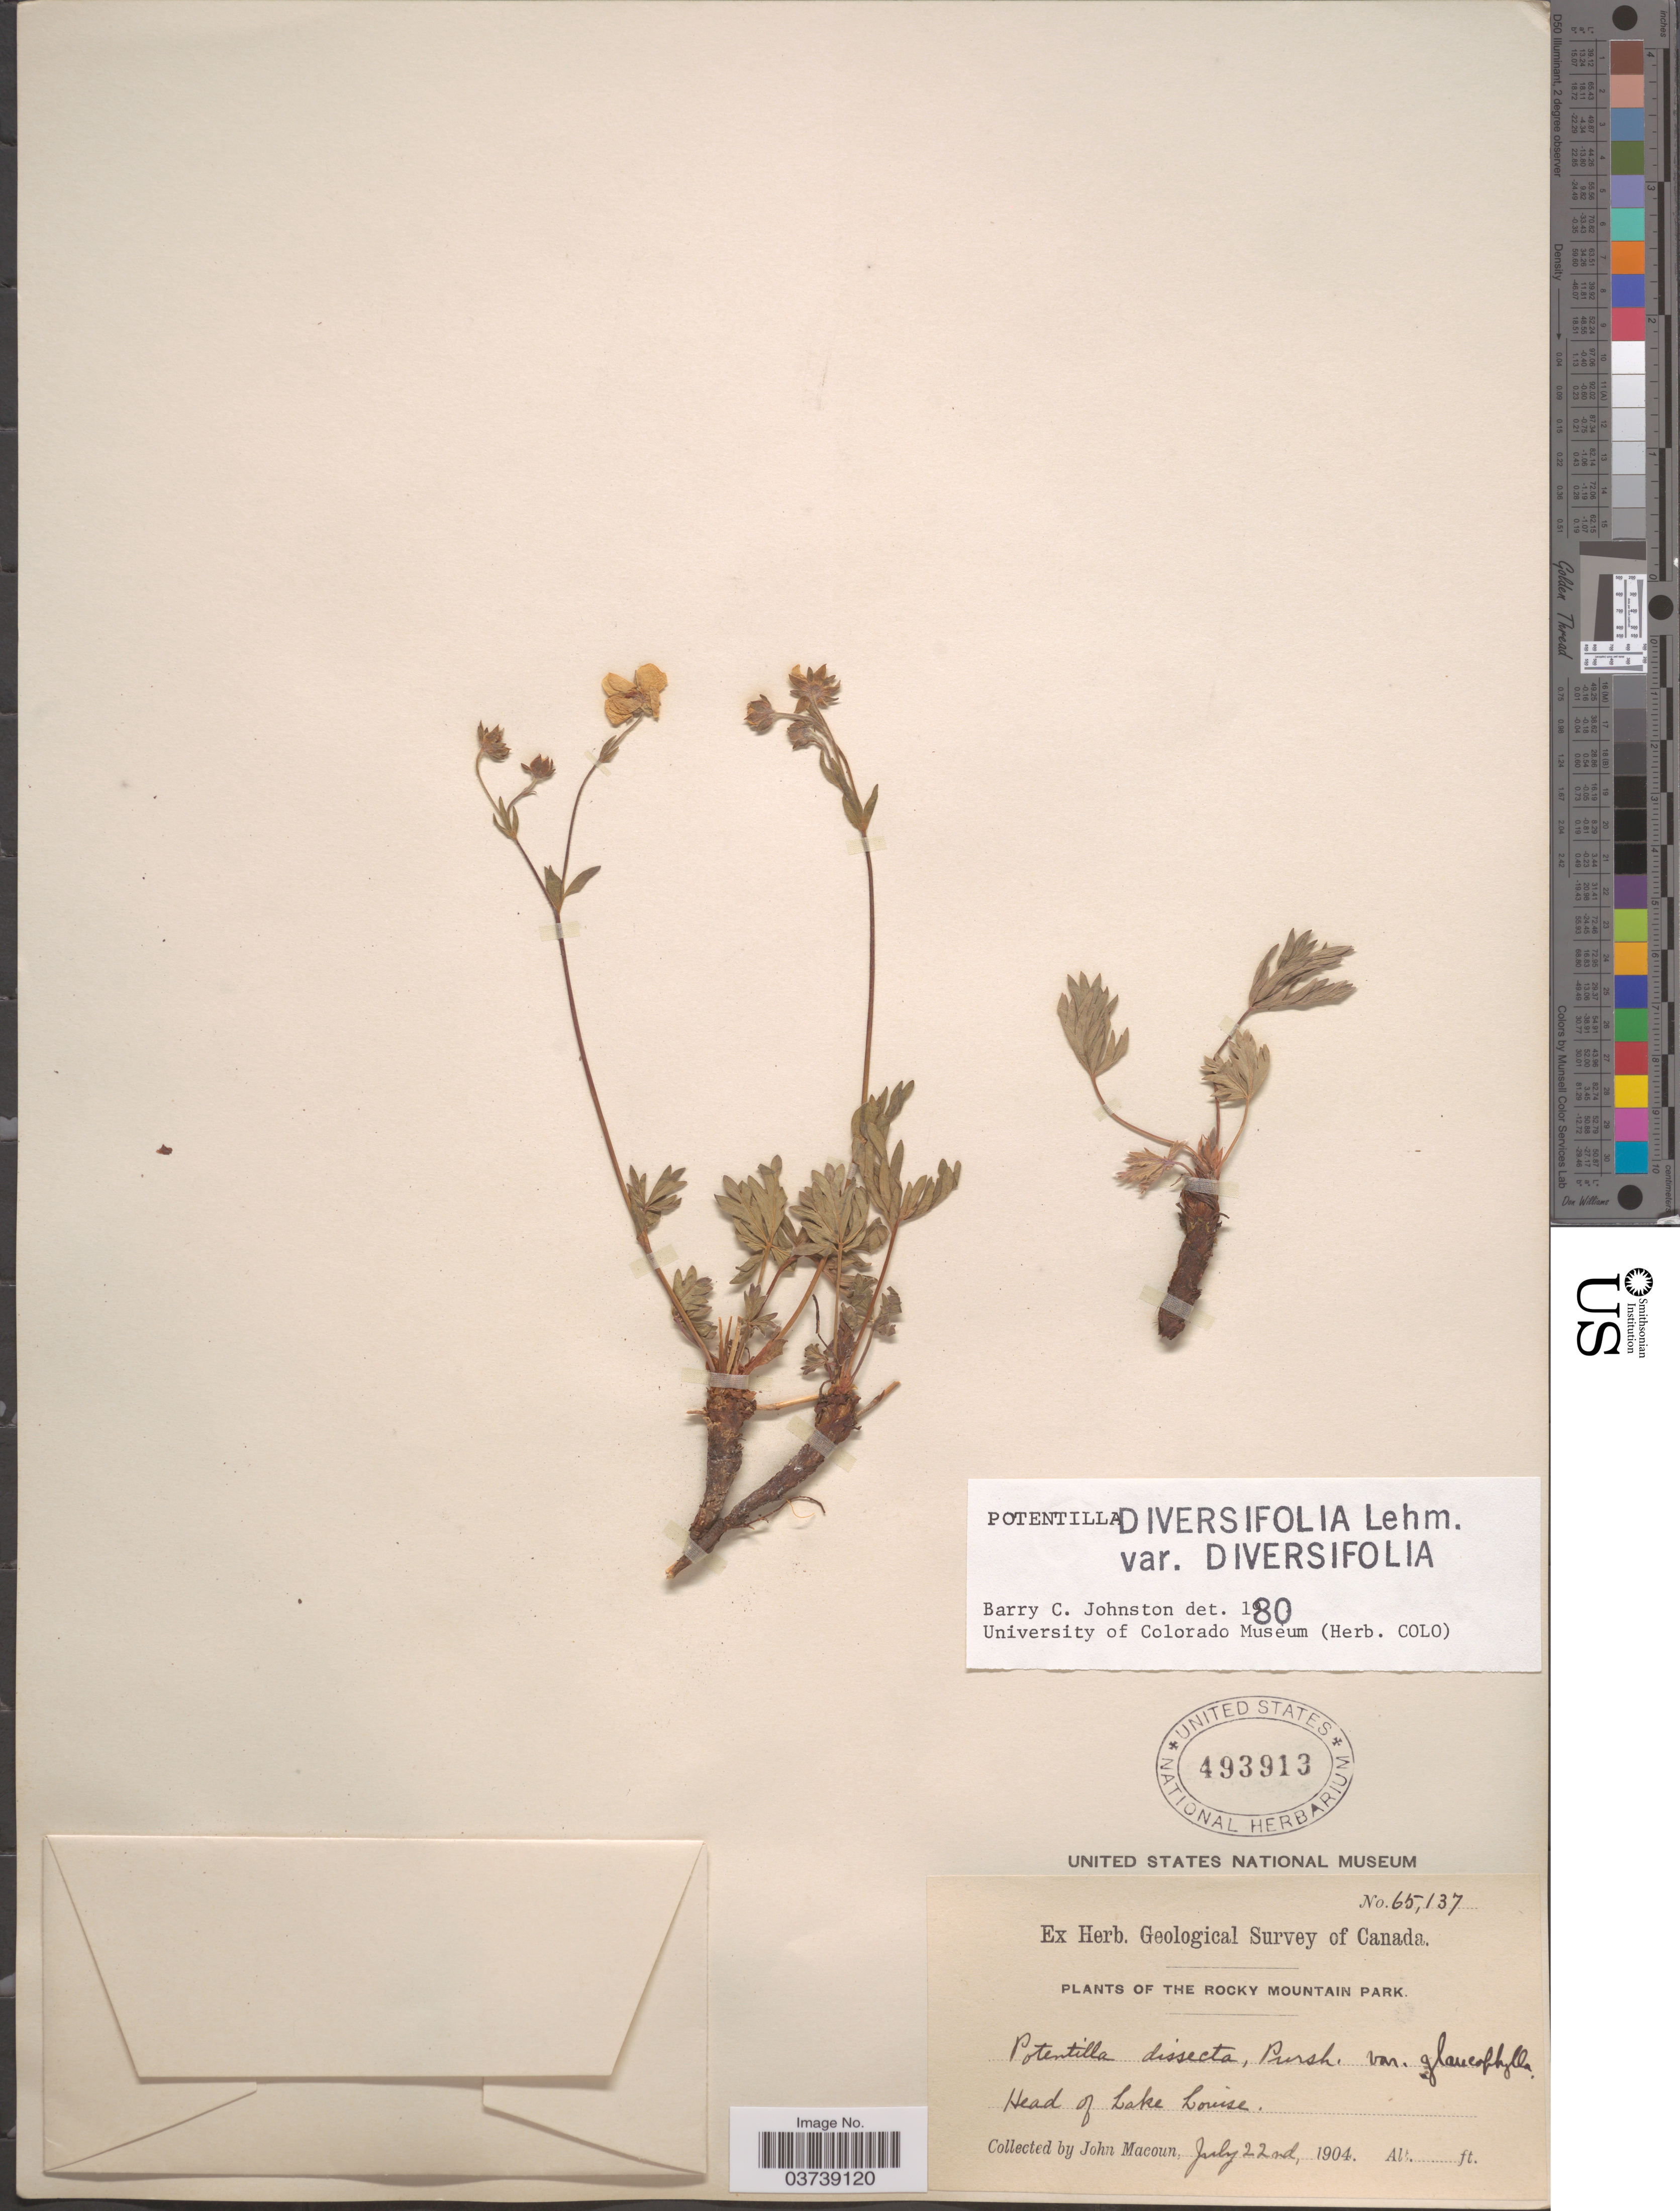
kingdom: Plantae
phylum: Tracheophyta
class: Magnoliopsida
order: Rosales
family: Rosaceae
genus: Potentilla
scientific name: Potentilla diversifolia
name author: Lehm.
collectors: J. Macoun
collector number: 65137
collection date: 1904-07-22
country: Canada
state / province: Alberta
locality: Rocky Mountain Park. Head of Lake Louise.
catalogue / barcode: US 493913